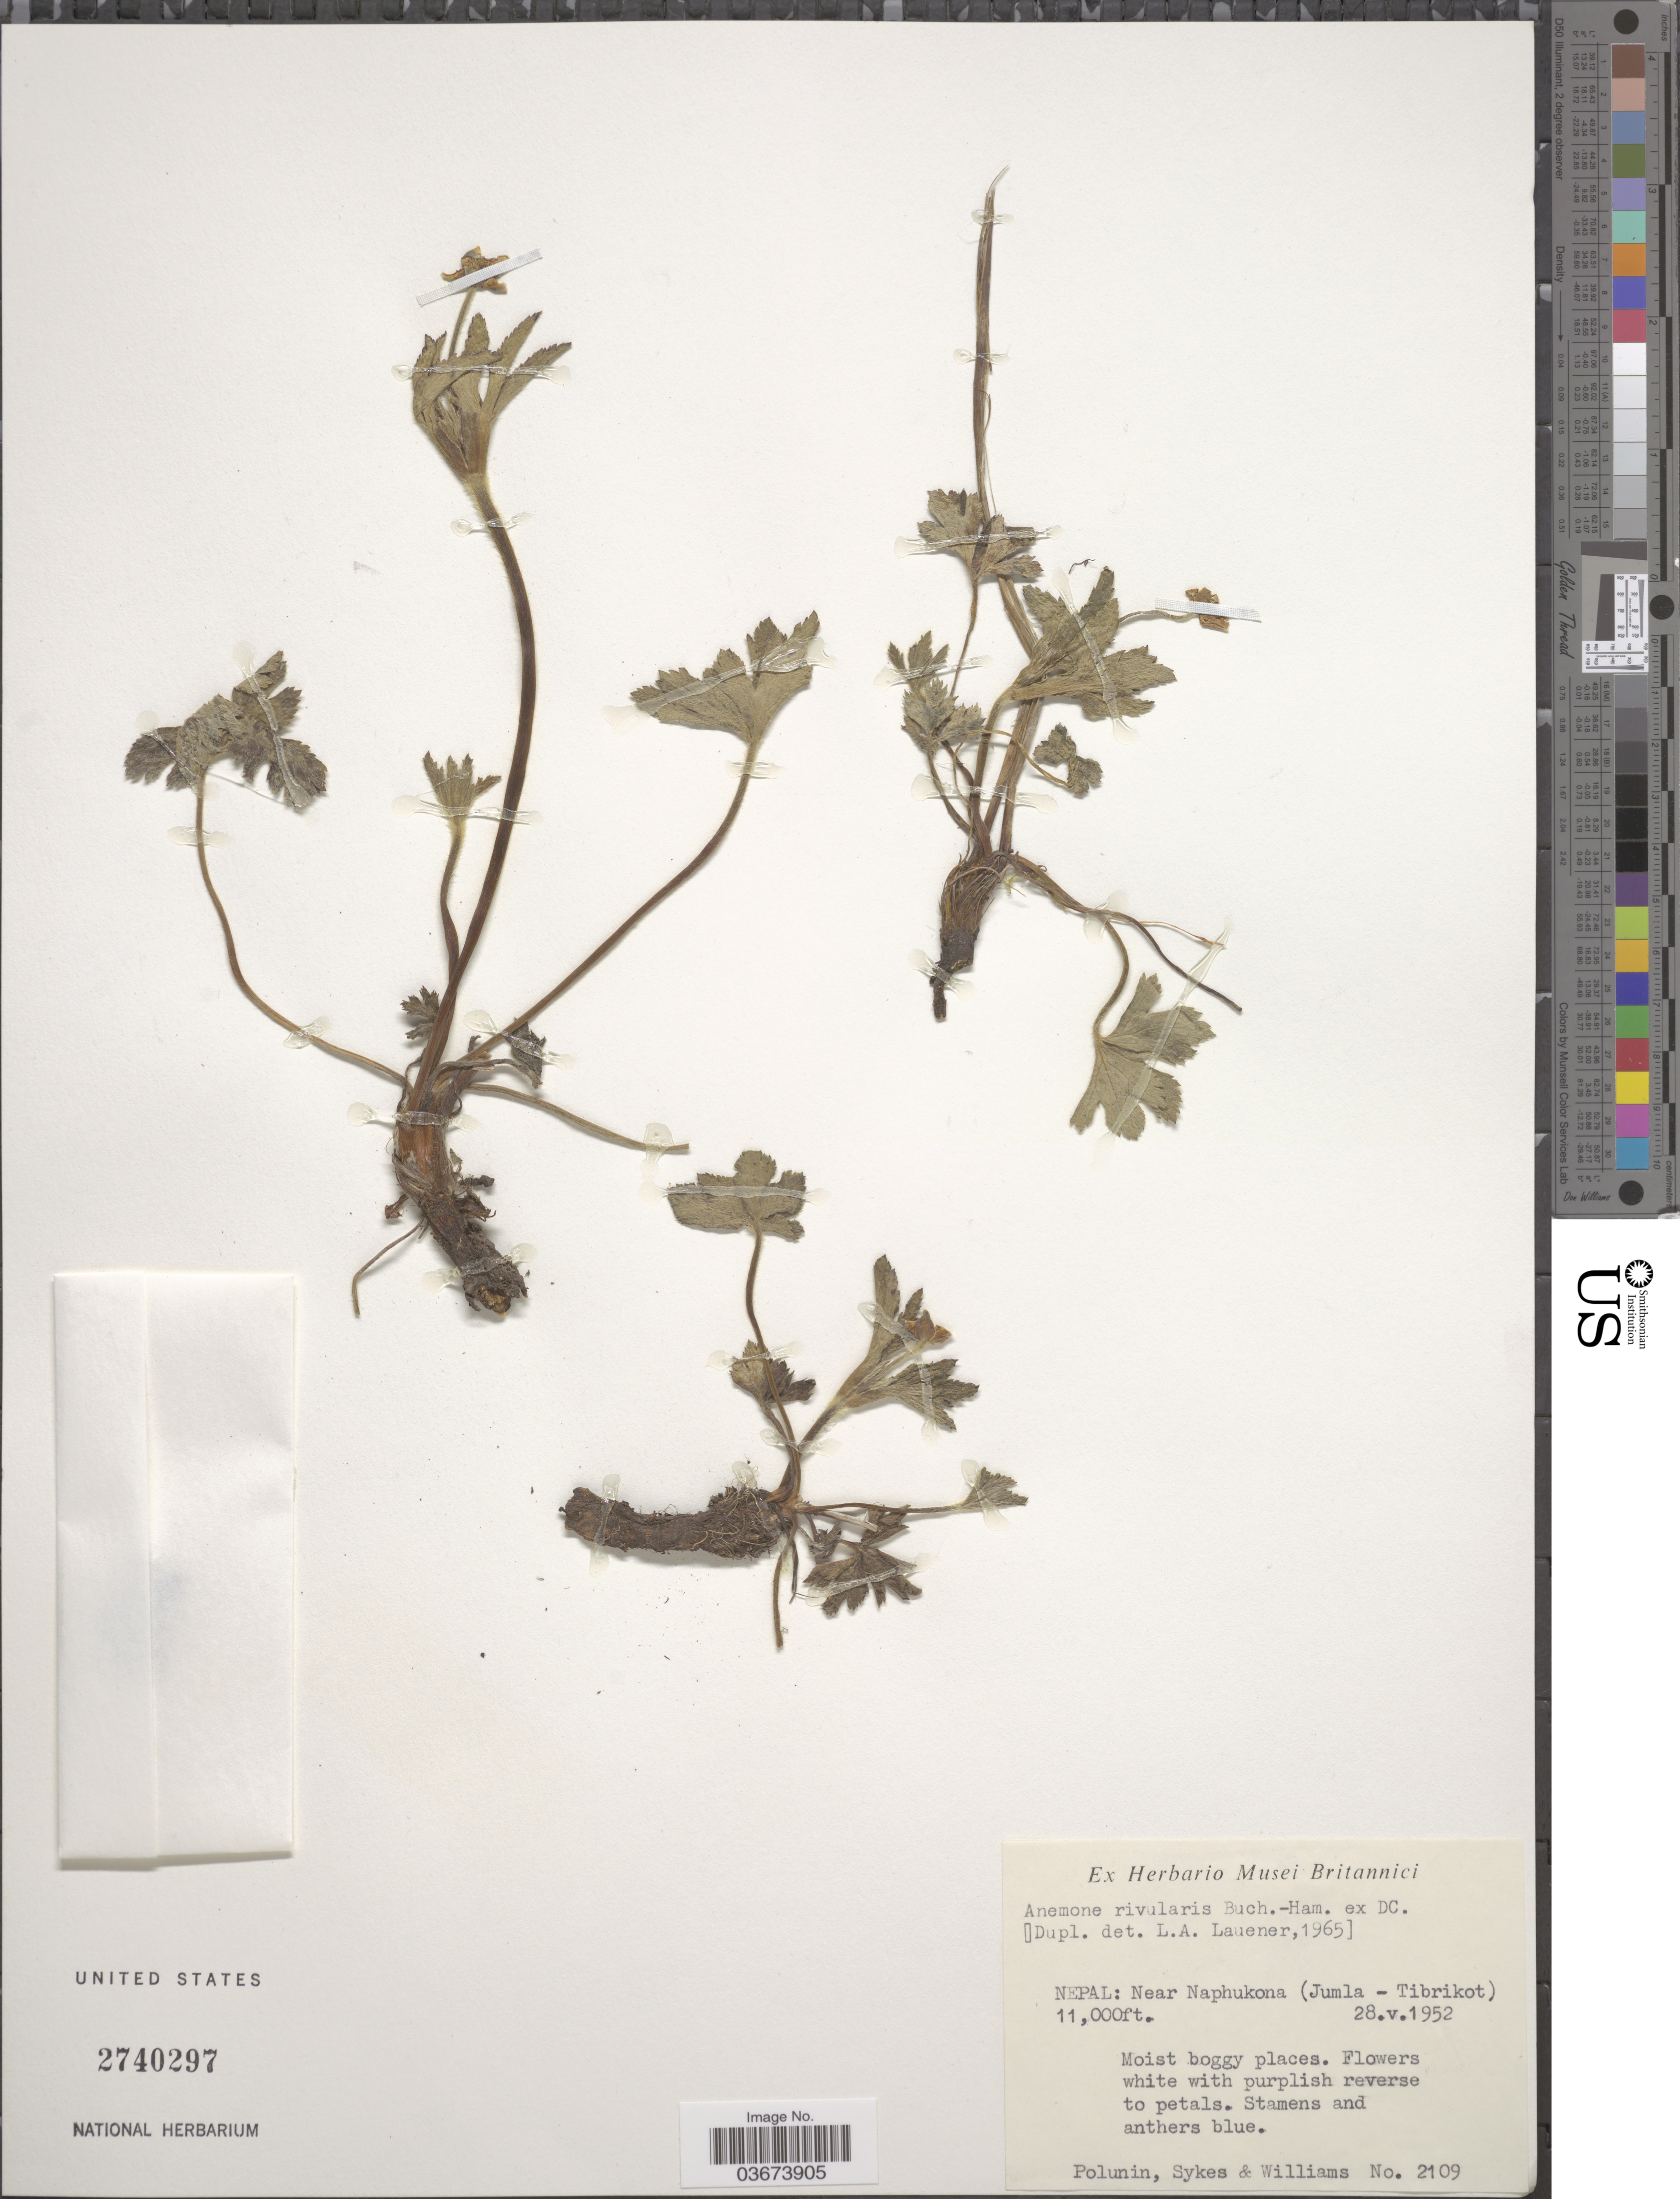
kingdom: Plantae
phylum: Tracheophyta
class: Magnoliopsida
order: Ranunculales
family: Ranunculaceae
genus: Anemone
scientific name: Anemone rivularis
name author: Buch.-Ham. ex DC.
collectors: Polunin, Sykes, -- & -- Williams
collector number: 2109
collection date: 1952-05-28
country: Nepal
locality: Near Naphukona (Jumla - Tibrikot).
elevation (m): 3353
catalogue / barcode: US 2740297